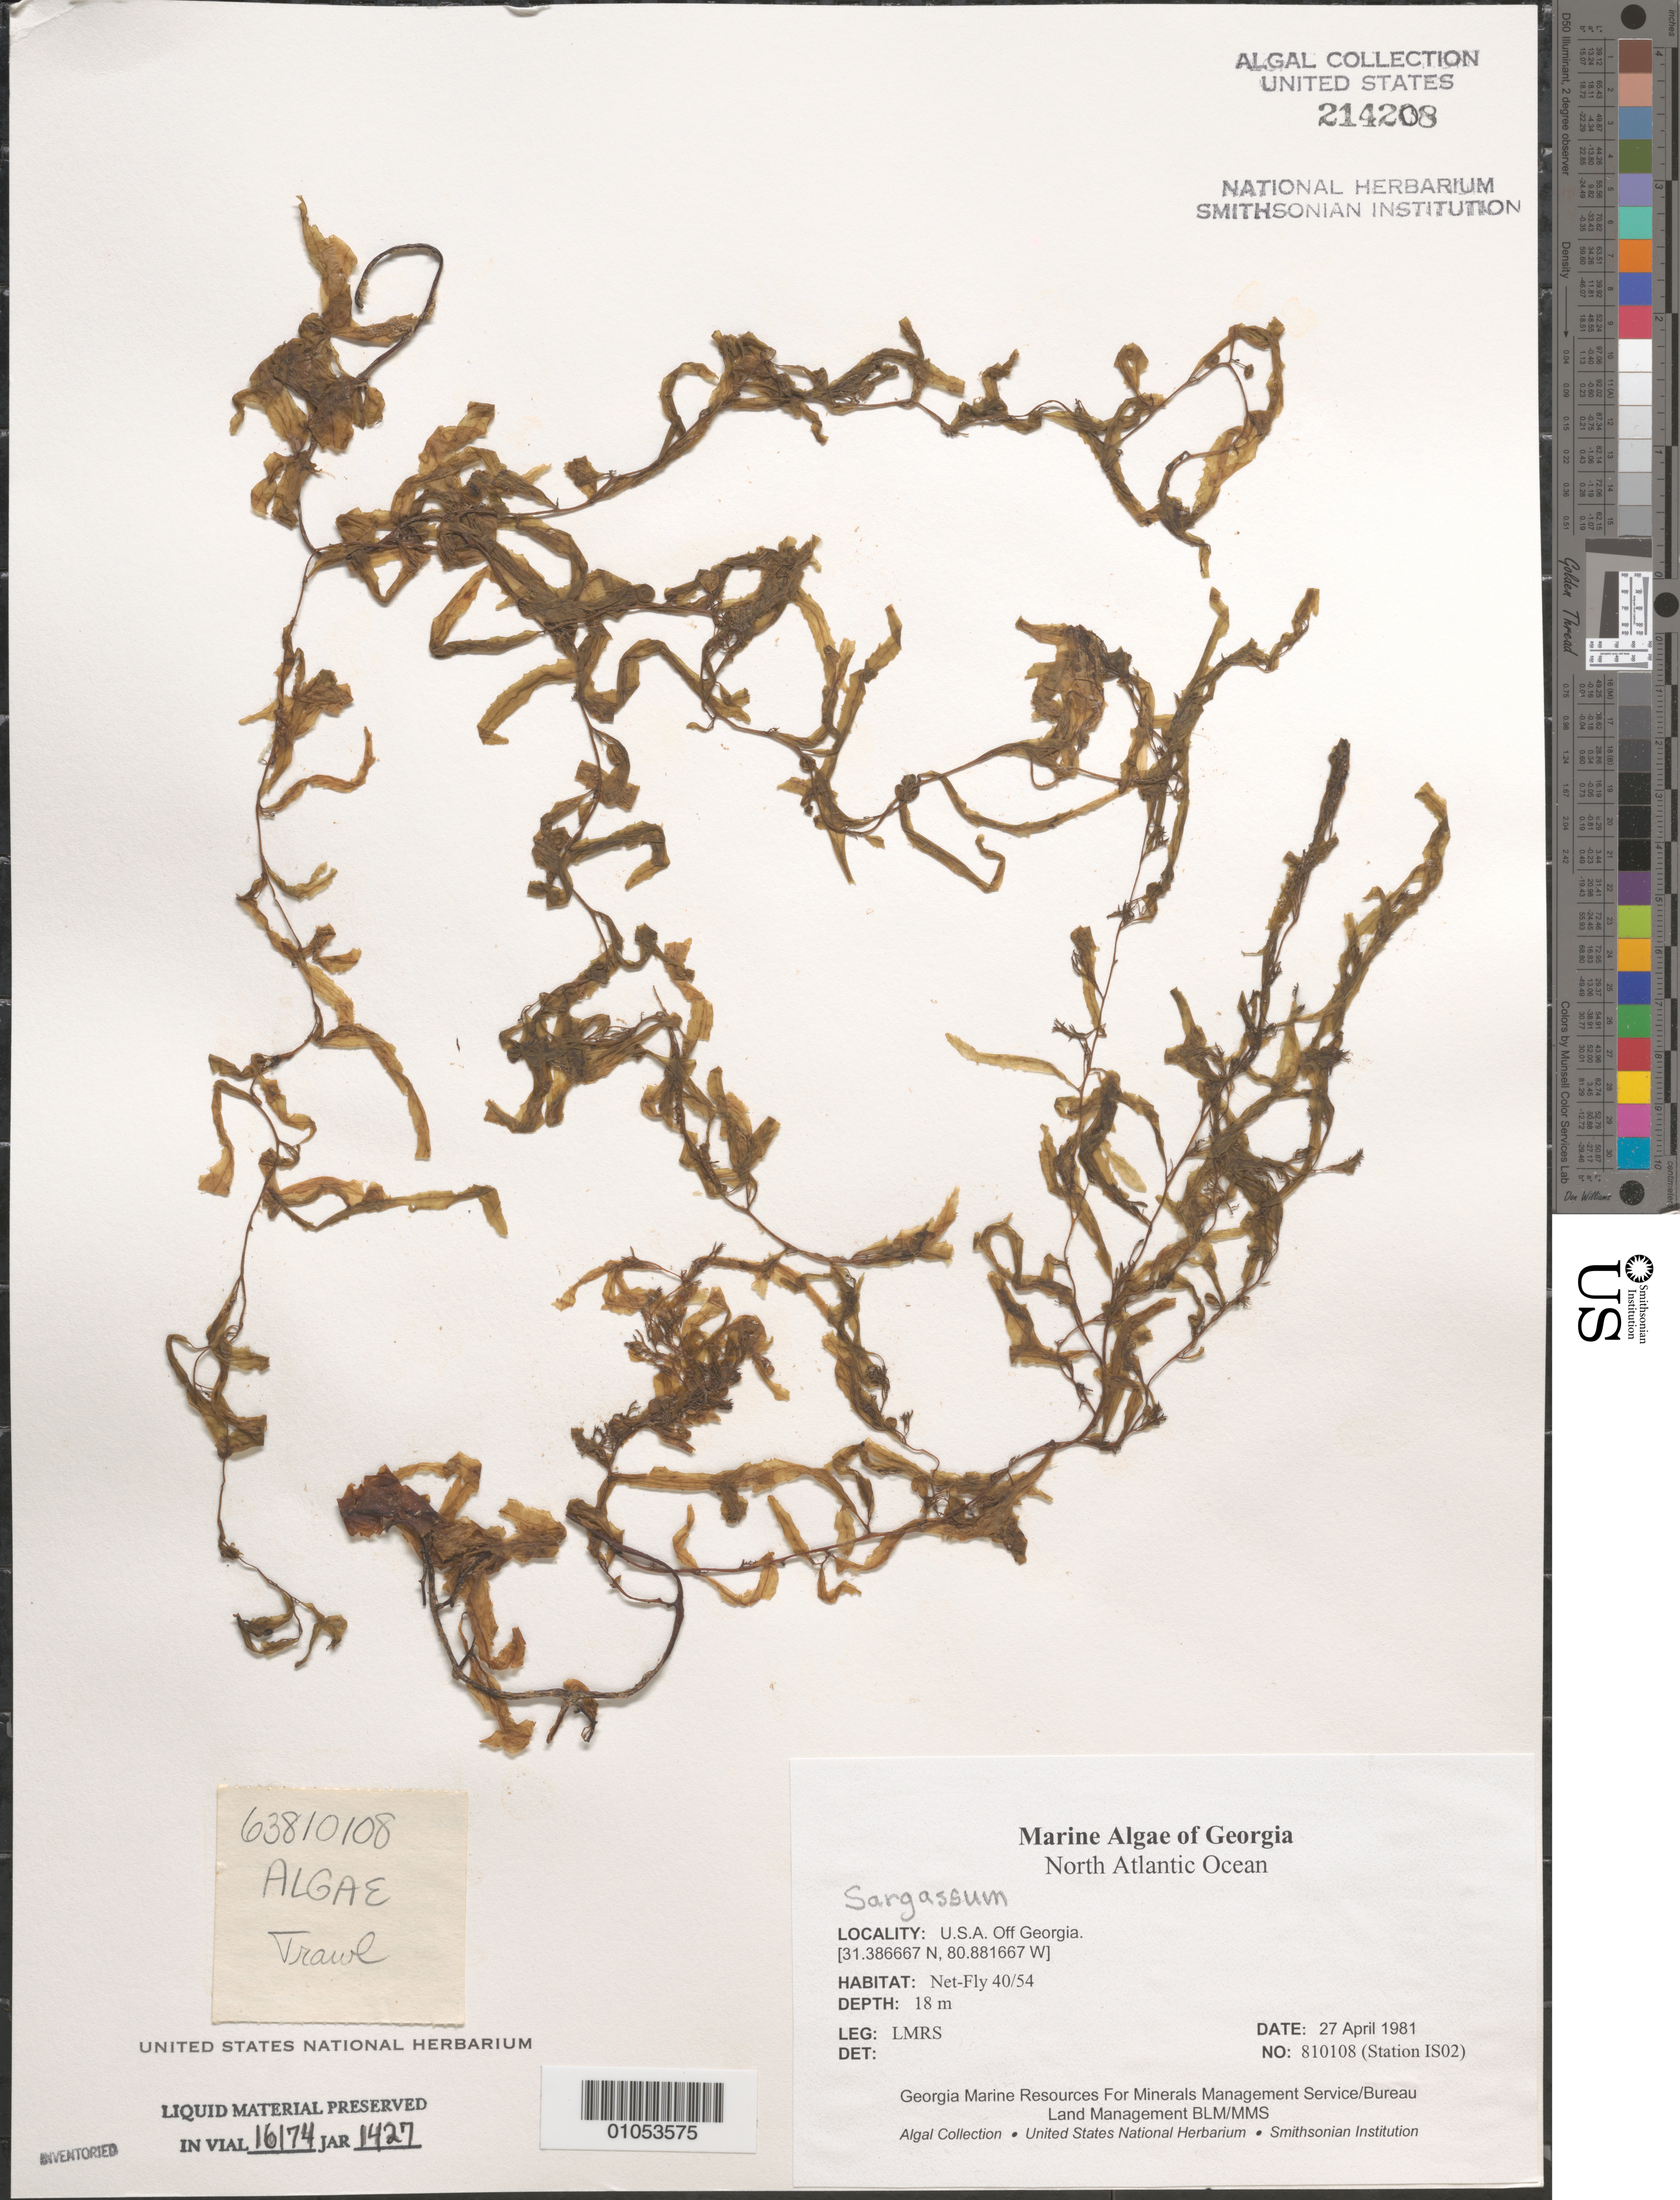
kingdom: Chromista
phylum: Ochrophyta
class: Phaeophyceae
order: Fucales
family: Sargassaceae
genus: Sargassum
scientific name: Sargassum sp.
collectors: LMRS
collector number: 810108 (Station IS02)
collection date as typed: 27 Apr 1981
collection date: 1981-04-27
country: United States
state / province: Georgia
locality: North Atlantic Ocean off Georgia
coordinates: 31.386667 N, 80.881667 W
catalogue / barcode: US 214208